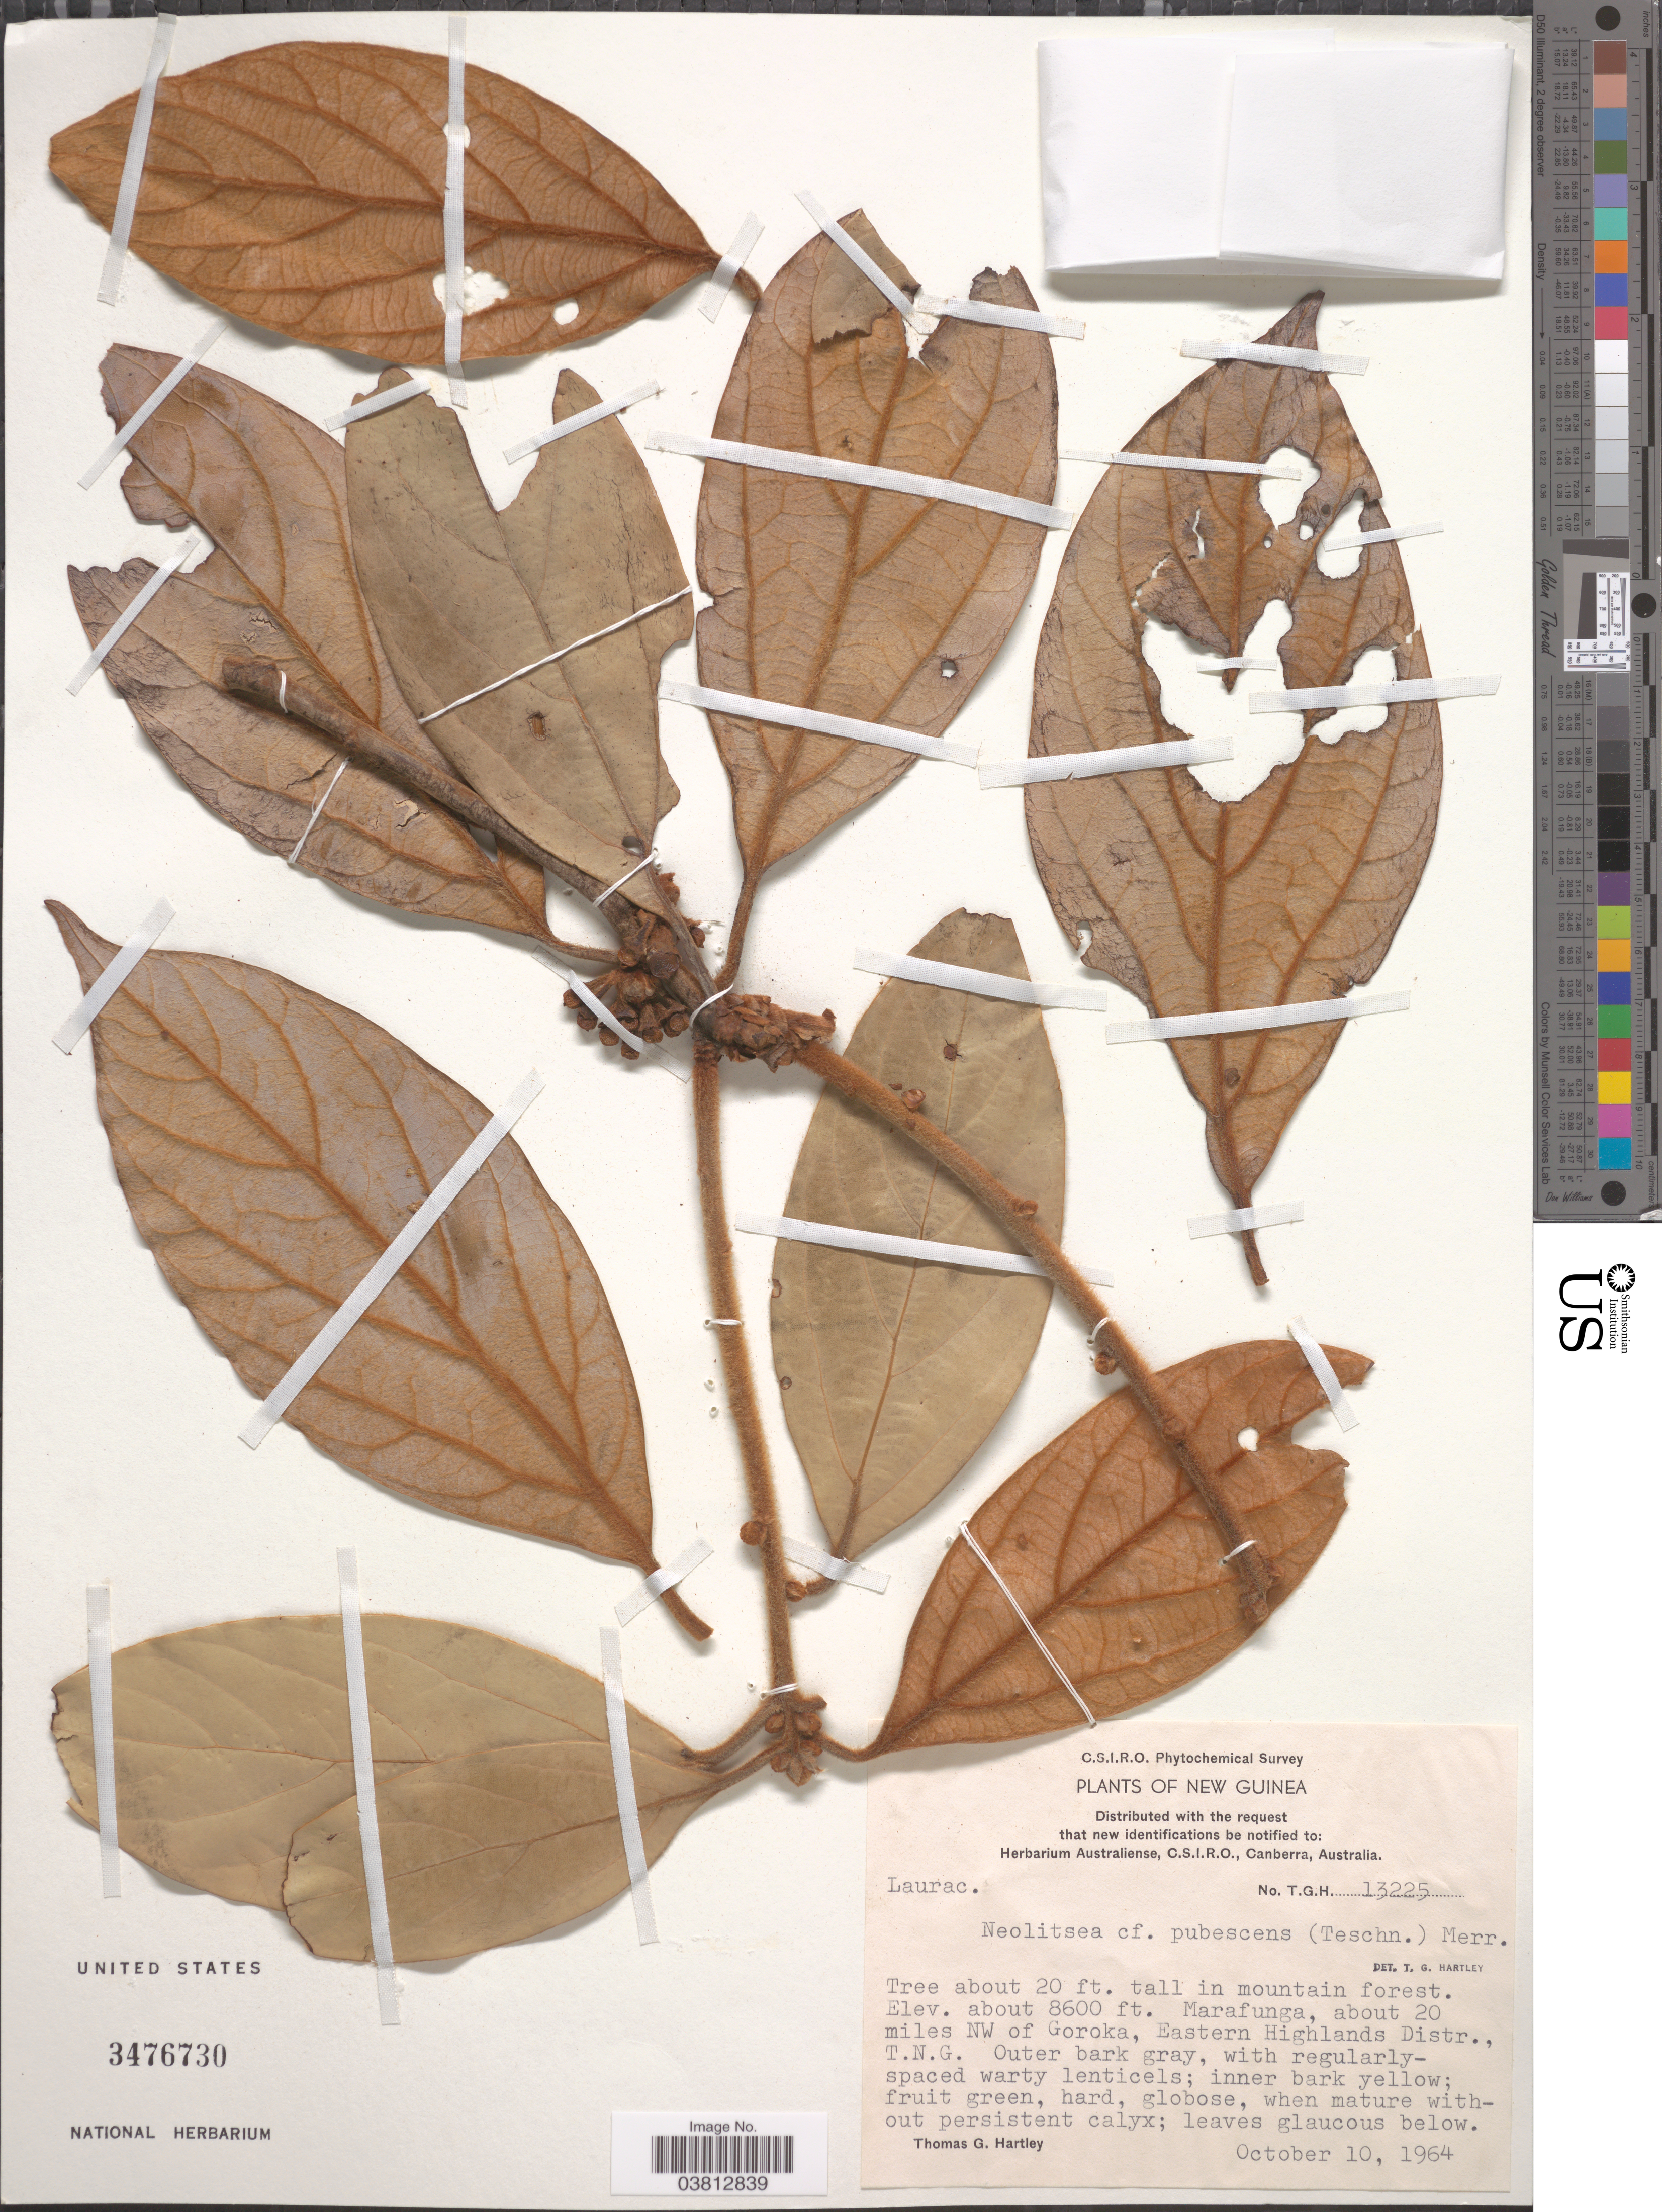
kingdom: Plantae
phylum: Tracheophyta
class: Magnoliopsida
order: Laurales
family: Lauraceae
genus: Neolitsea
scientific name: Neolitsea pubescens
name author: (Teschner) Merr.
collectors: T. G. Hartley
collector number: TGH 13225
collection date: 1964-10-10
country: Papua New Guinea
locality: New Guinea. Marafunga, about 20 miles NW of Goroka, Eastern Highlands Distr., T.N.G.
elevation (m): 2621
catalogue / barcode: US 3476730